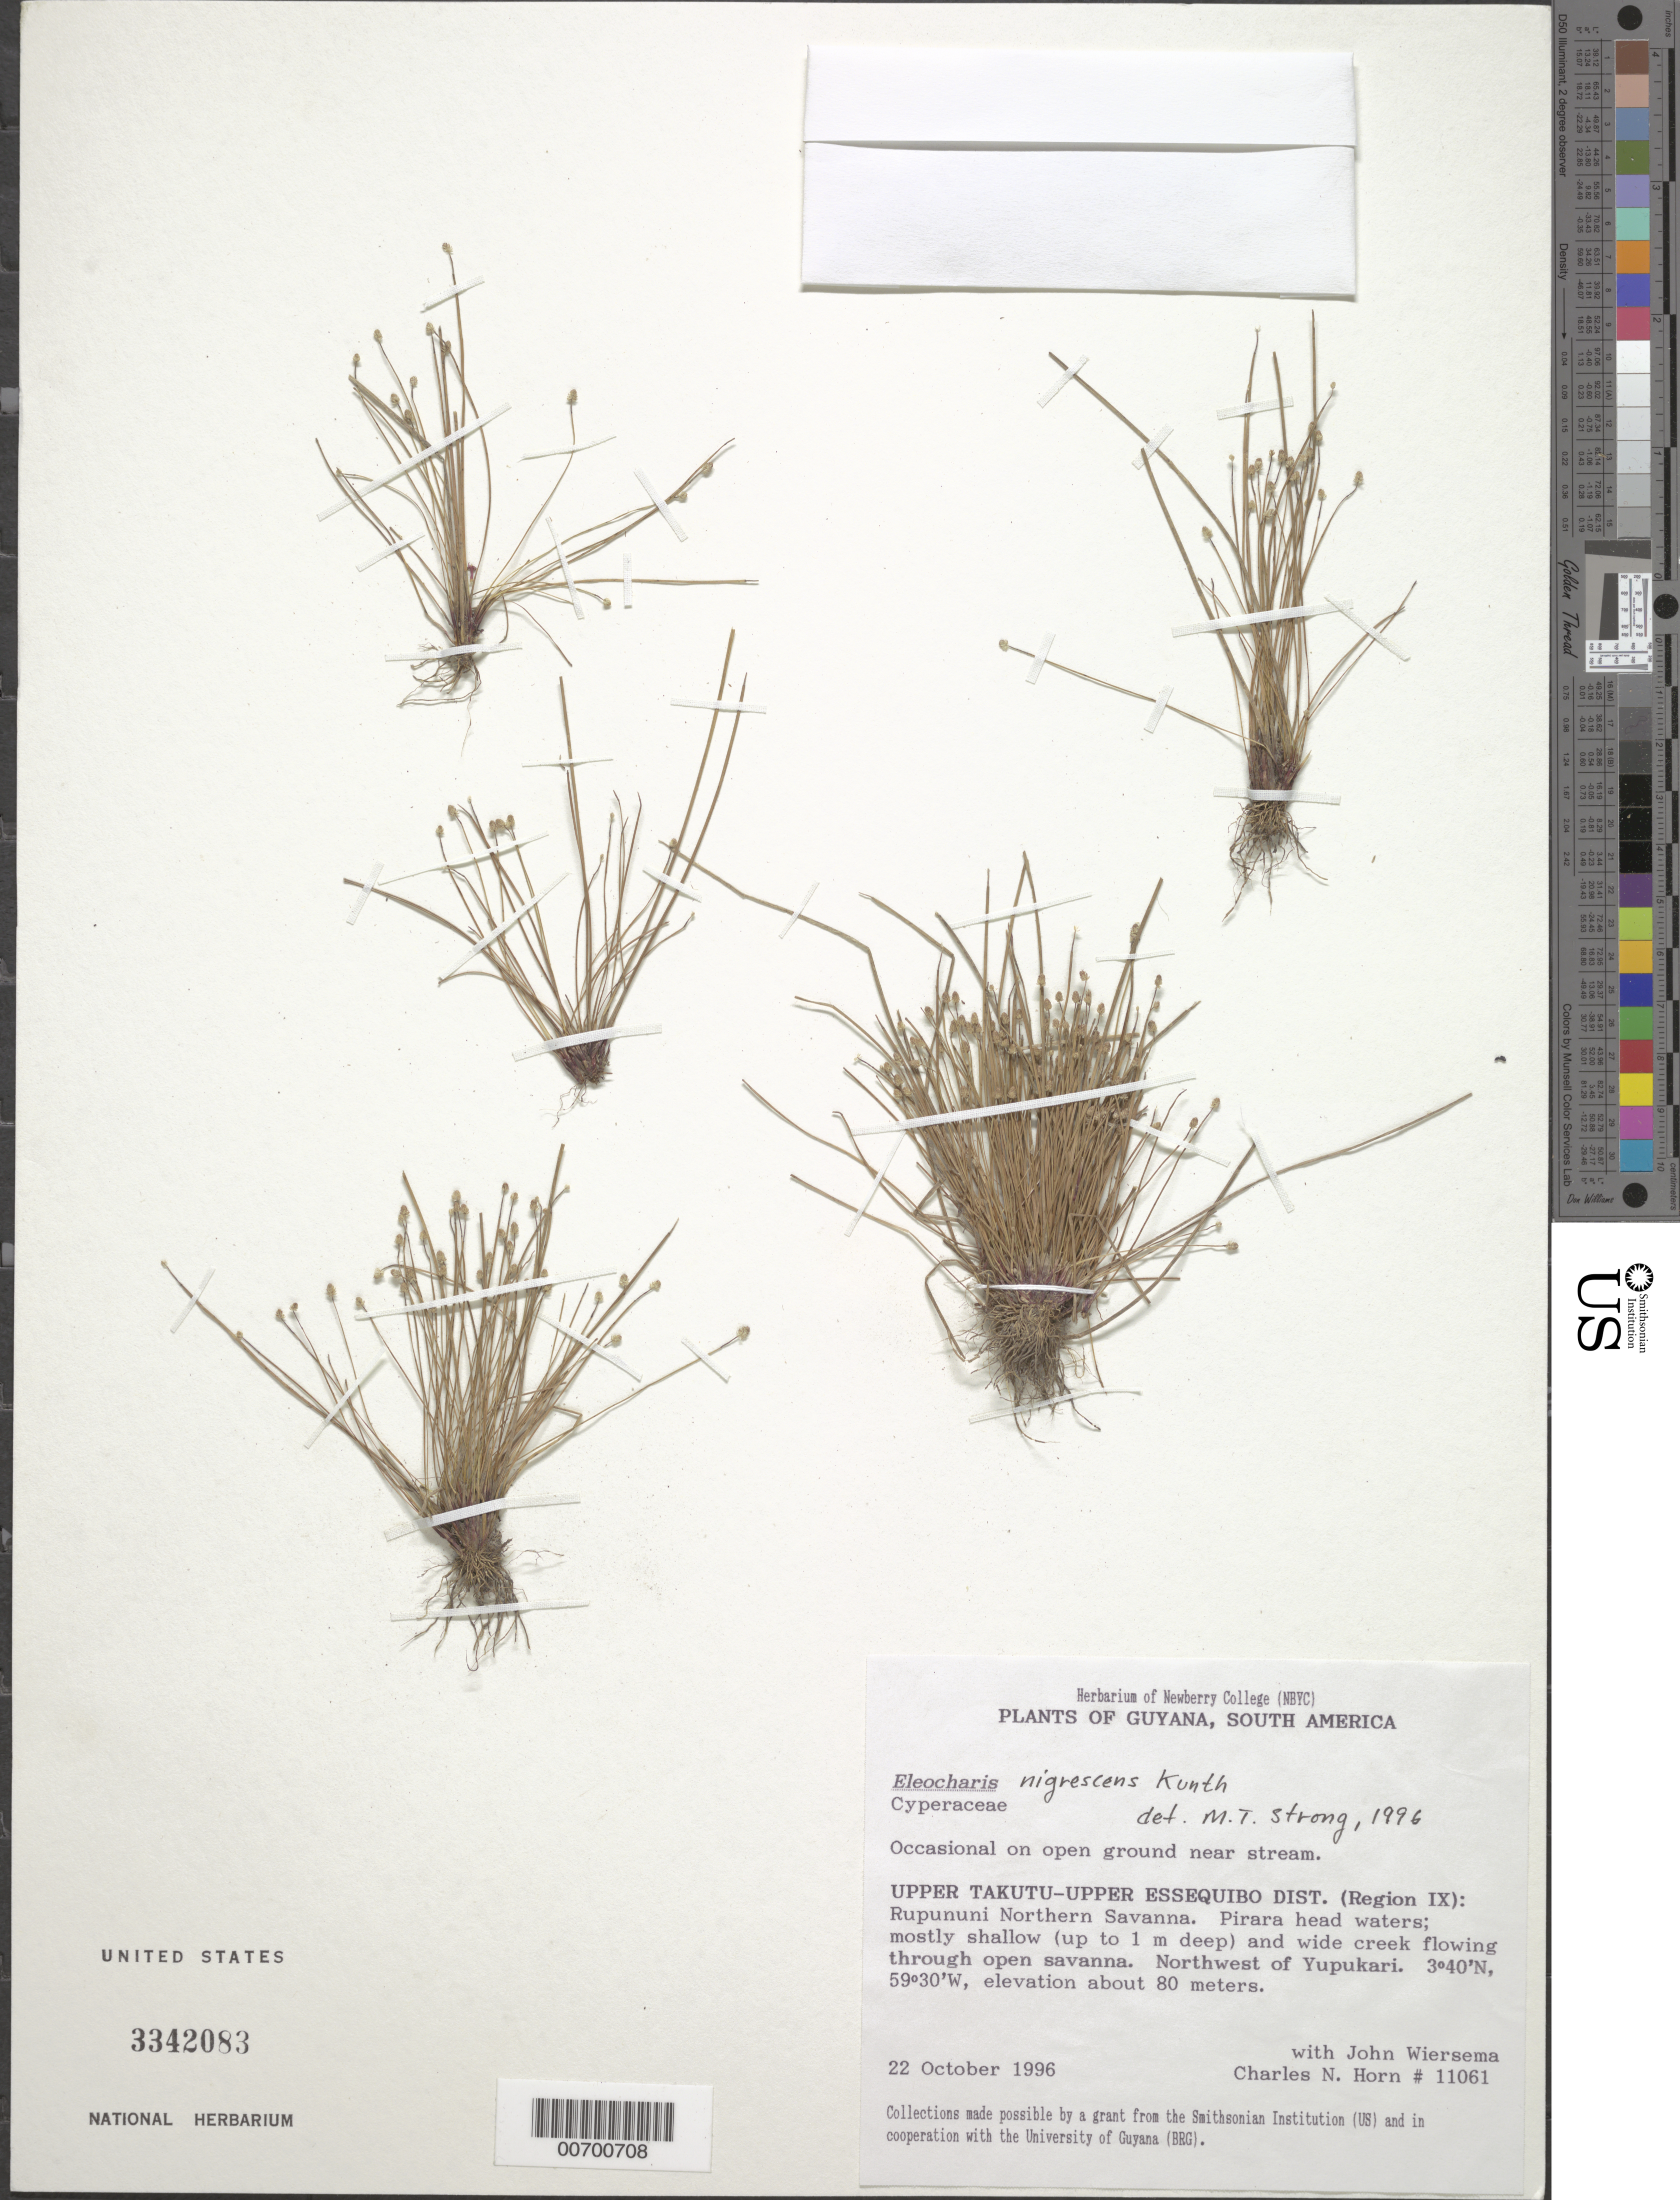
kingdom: Plantae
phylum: Tracheophyta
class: Liliopsida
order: Poales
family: Cyperaceae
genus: Eleocharis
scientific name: Eleocharis nigrescens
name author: (Nees) Kunth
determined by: Strong, M. T., (US), Smithsonian Institution - National Museum of Natural History (UNITED STATES)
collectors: C. N. Horn & J. H. Wiersema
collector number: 11061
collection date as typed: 22-Oct-96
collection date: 1996-10-22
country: Guyana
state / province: U. Takutu-U. Essequibo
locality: Rupununi Northern Savanna, Pirara headwaters; NW of Yupukari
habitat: Open ground near stream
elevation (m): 80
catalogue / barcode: US 3342083